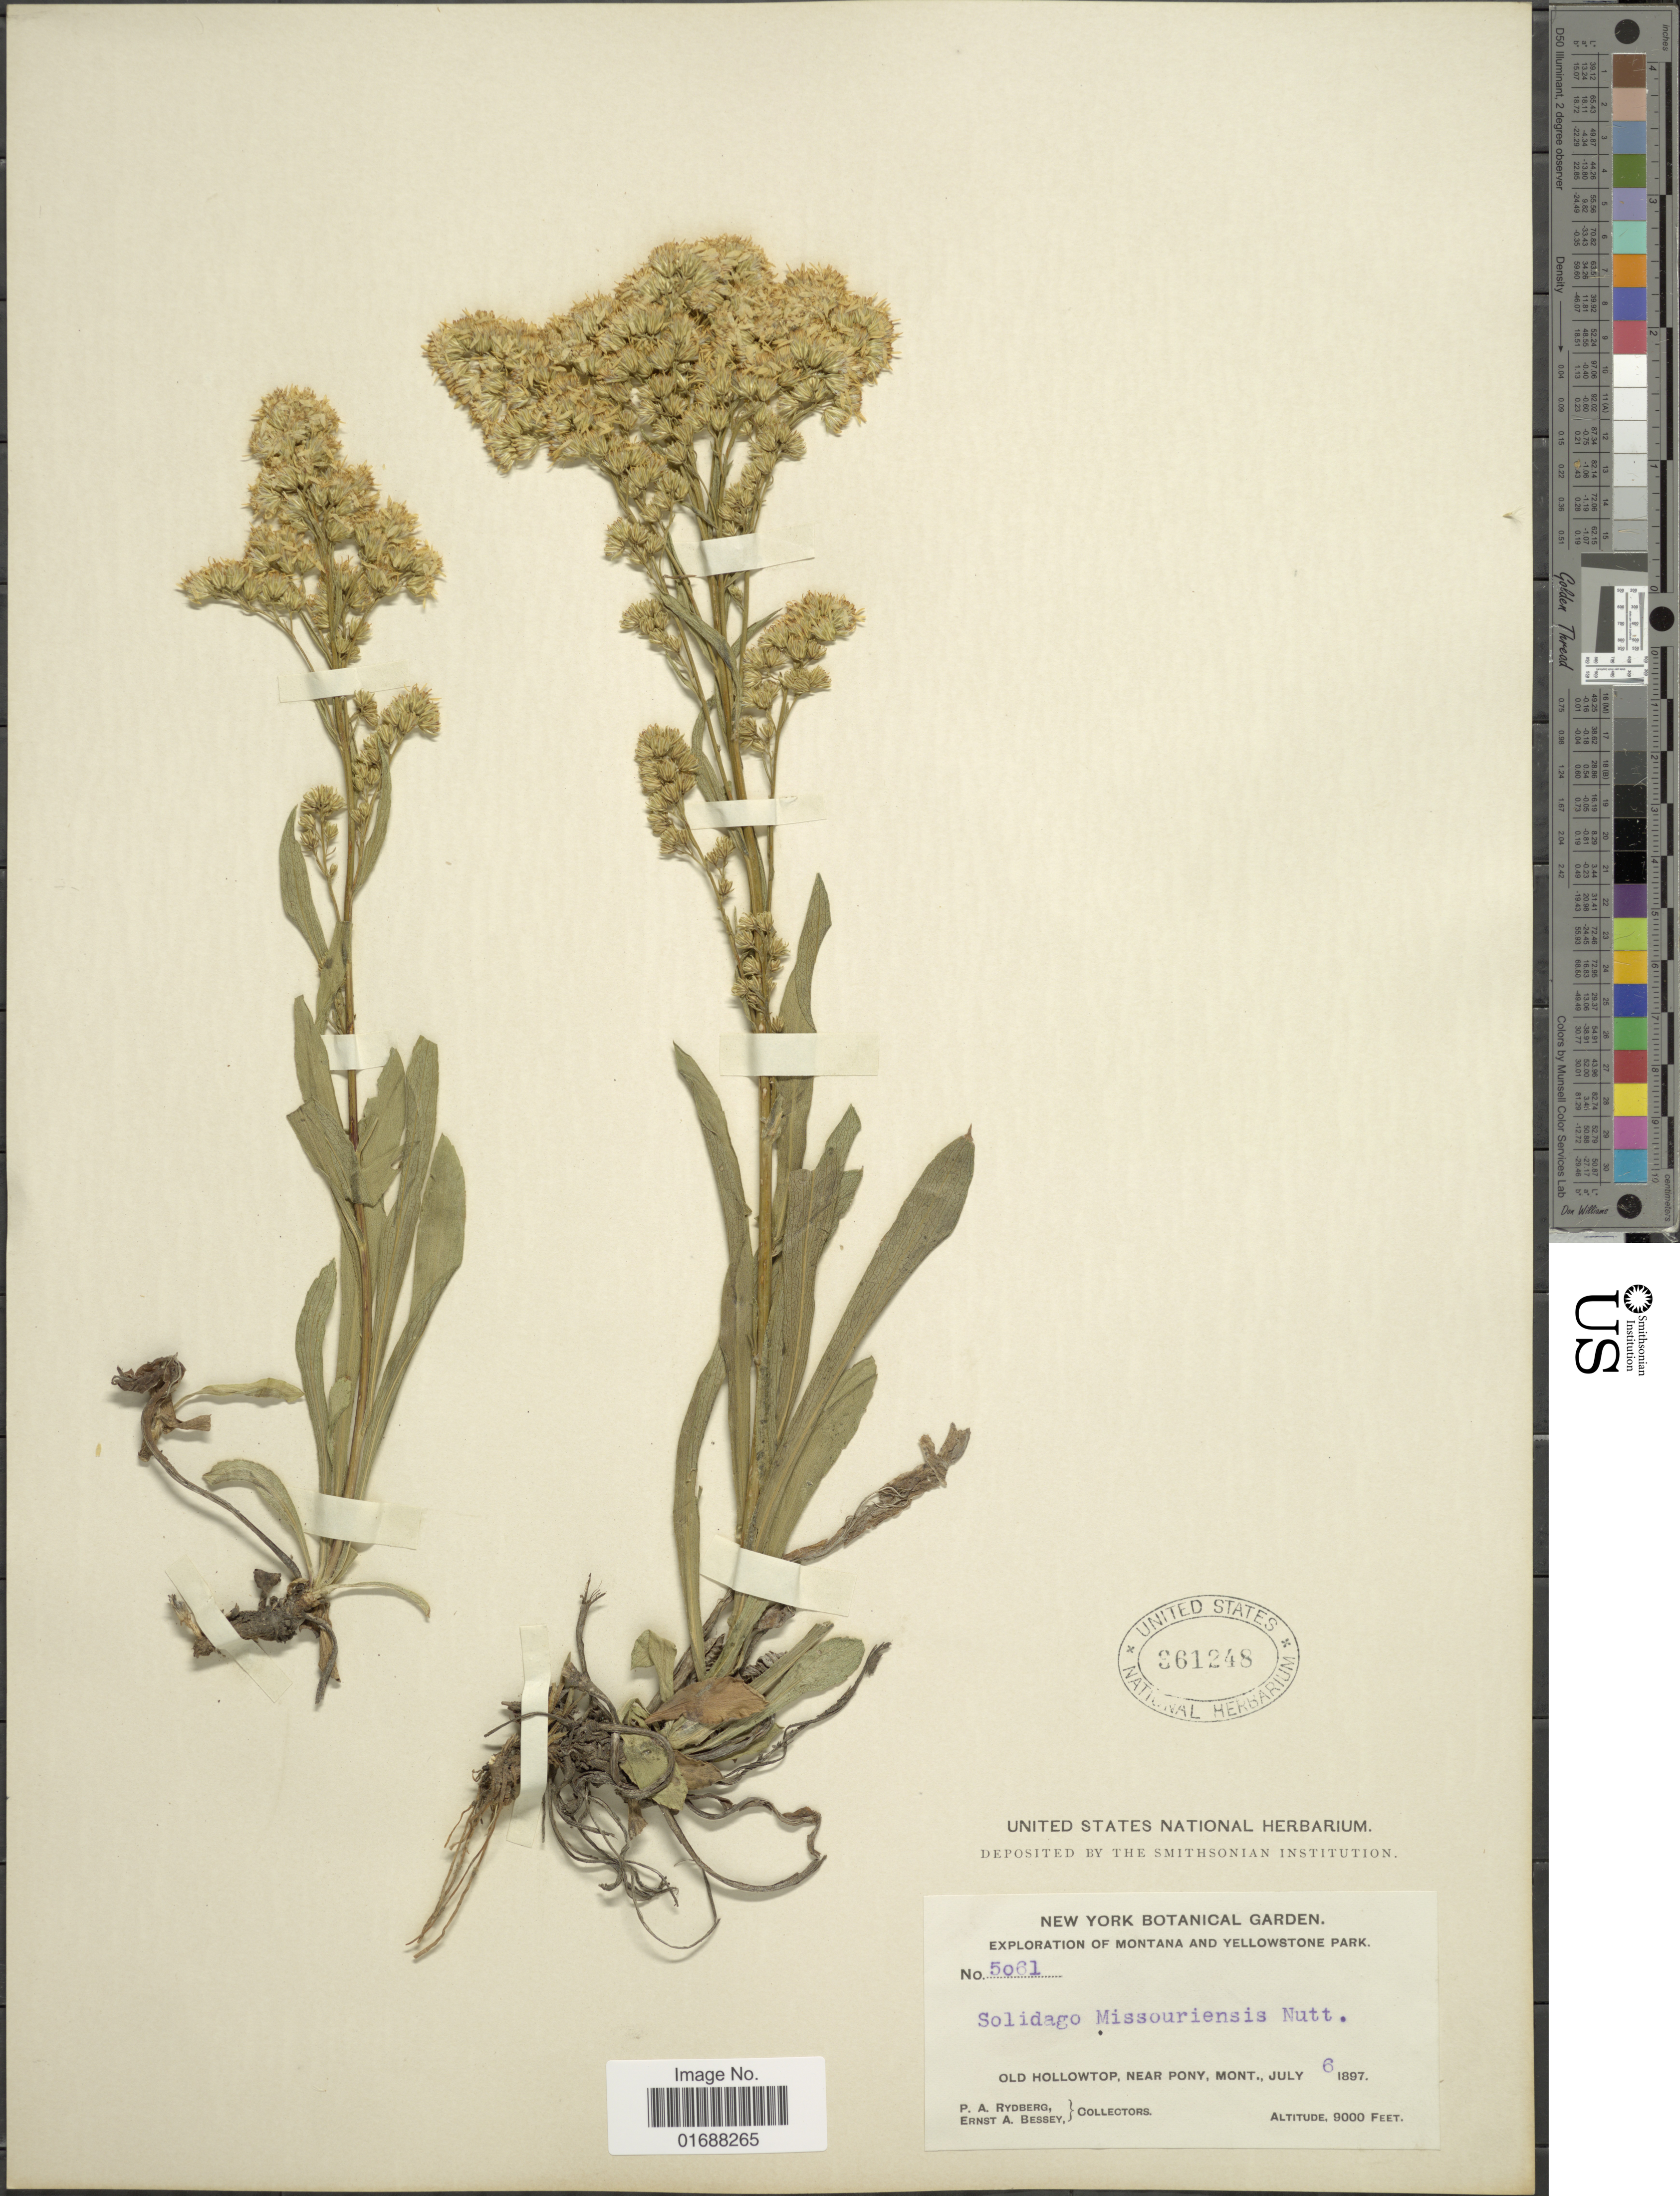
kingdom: Plantae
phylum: Tracheophyta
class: Magnoliopsida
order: Asterales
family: Asteraceae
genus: Solidago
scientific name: Solidago missouriensis var. missouriensis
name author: Nutt.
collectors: P. A. Rydberg & E. A. Bessey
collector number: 5061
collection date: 1897-07-06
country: United States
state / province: Montana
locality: Old Hollowtop, near Pony, Mont.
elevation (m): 2743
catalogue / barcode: US 361248